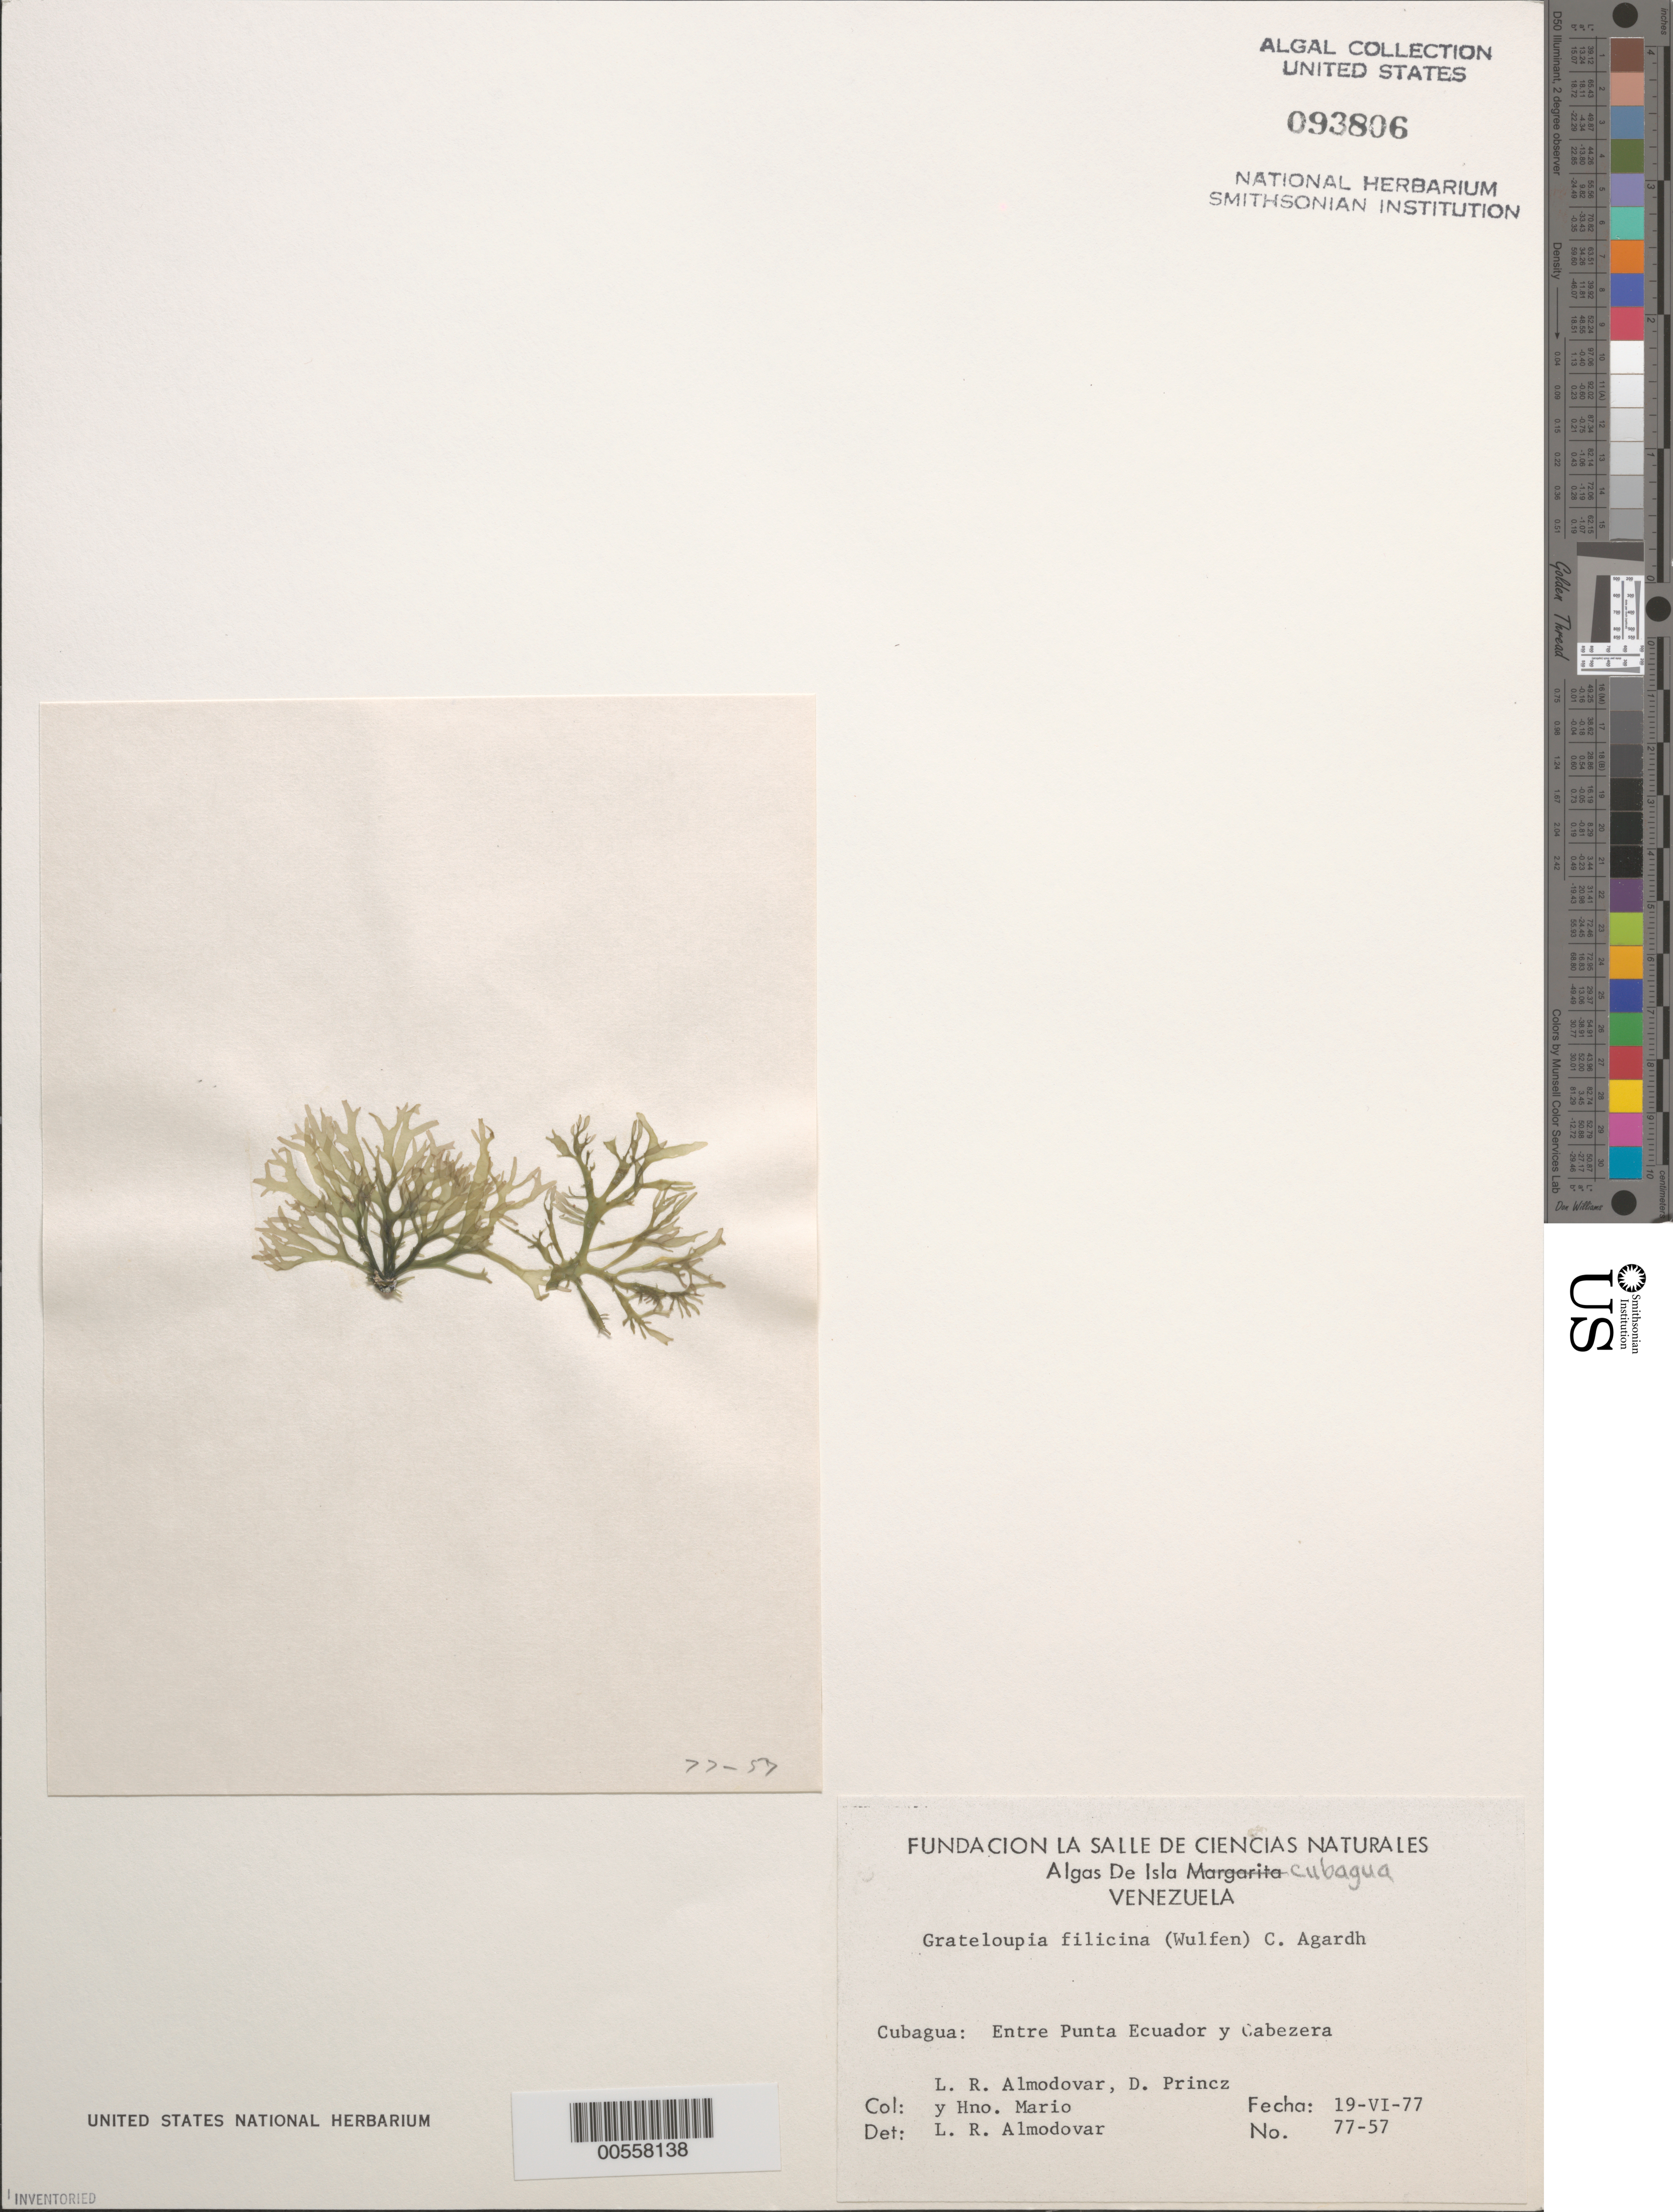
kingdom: Plantae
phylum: Rhodophyta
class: Florideophyceae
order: Halymeniales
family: Halymeniaceae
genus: Grateloupia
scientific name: Grateloupia filicina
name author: (J.V.Lamouroux) C. Agardh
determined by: Almodovar, L. R.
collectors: L. Almodovar, D. Princz & H. Mario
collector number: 77-57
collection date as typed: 19 Jun 1977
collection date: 1977-06-19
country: Venezuela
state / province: Nueva Esparta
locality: Isla cubagua, between punta ecuador and cabezera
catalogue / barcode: US 93806